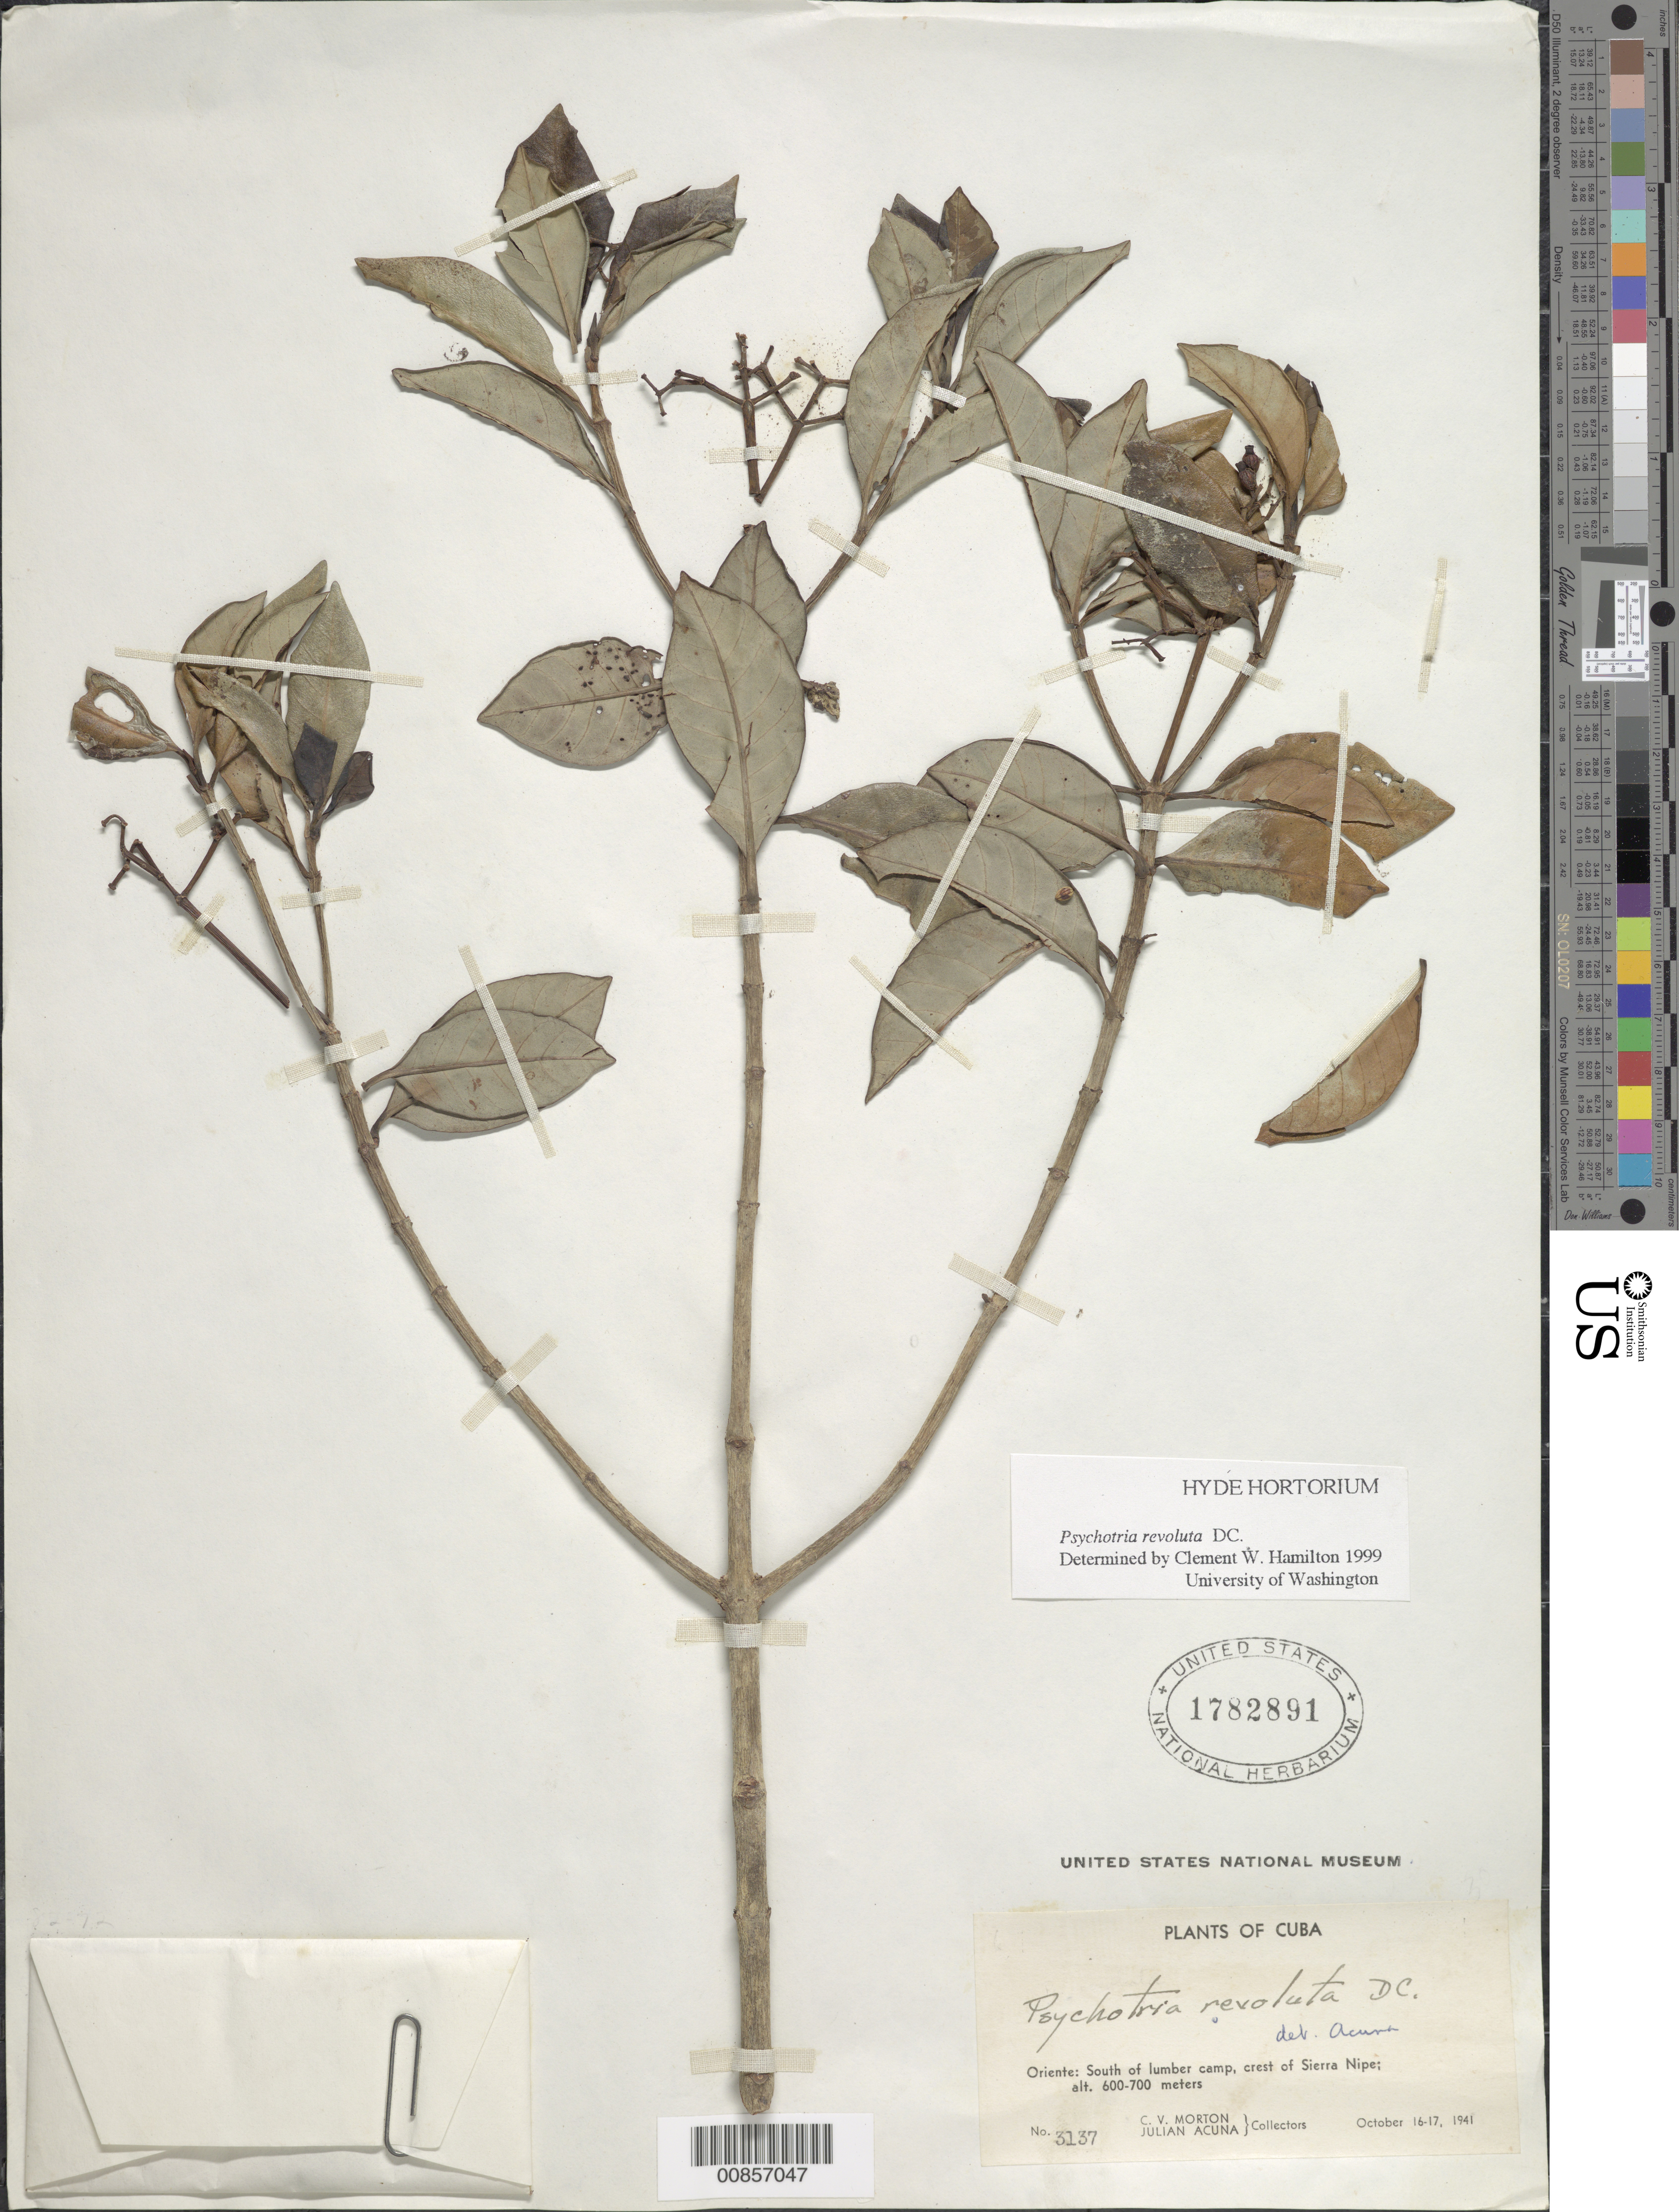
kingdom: Plantae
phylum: Tracheophyta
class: Magnoliopsida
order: Gentianales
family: Rubiaceae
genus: Psychotria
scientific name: Psychotria revoluta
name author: DC.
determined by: Acuña, J. B.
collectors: C. V. Morton & J. Acuña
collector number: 3137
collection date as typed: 16 Oct 1941 to 17 Oct 1941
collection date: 1941-10-16/1941-10-17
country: Cuba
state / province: Oriente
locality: South of lumber camp, crest of Sierra Nipe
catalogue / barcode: US 1782891